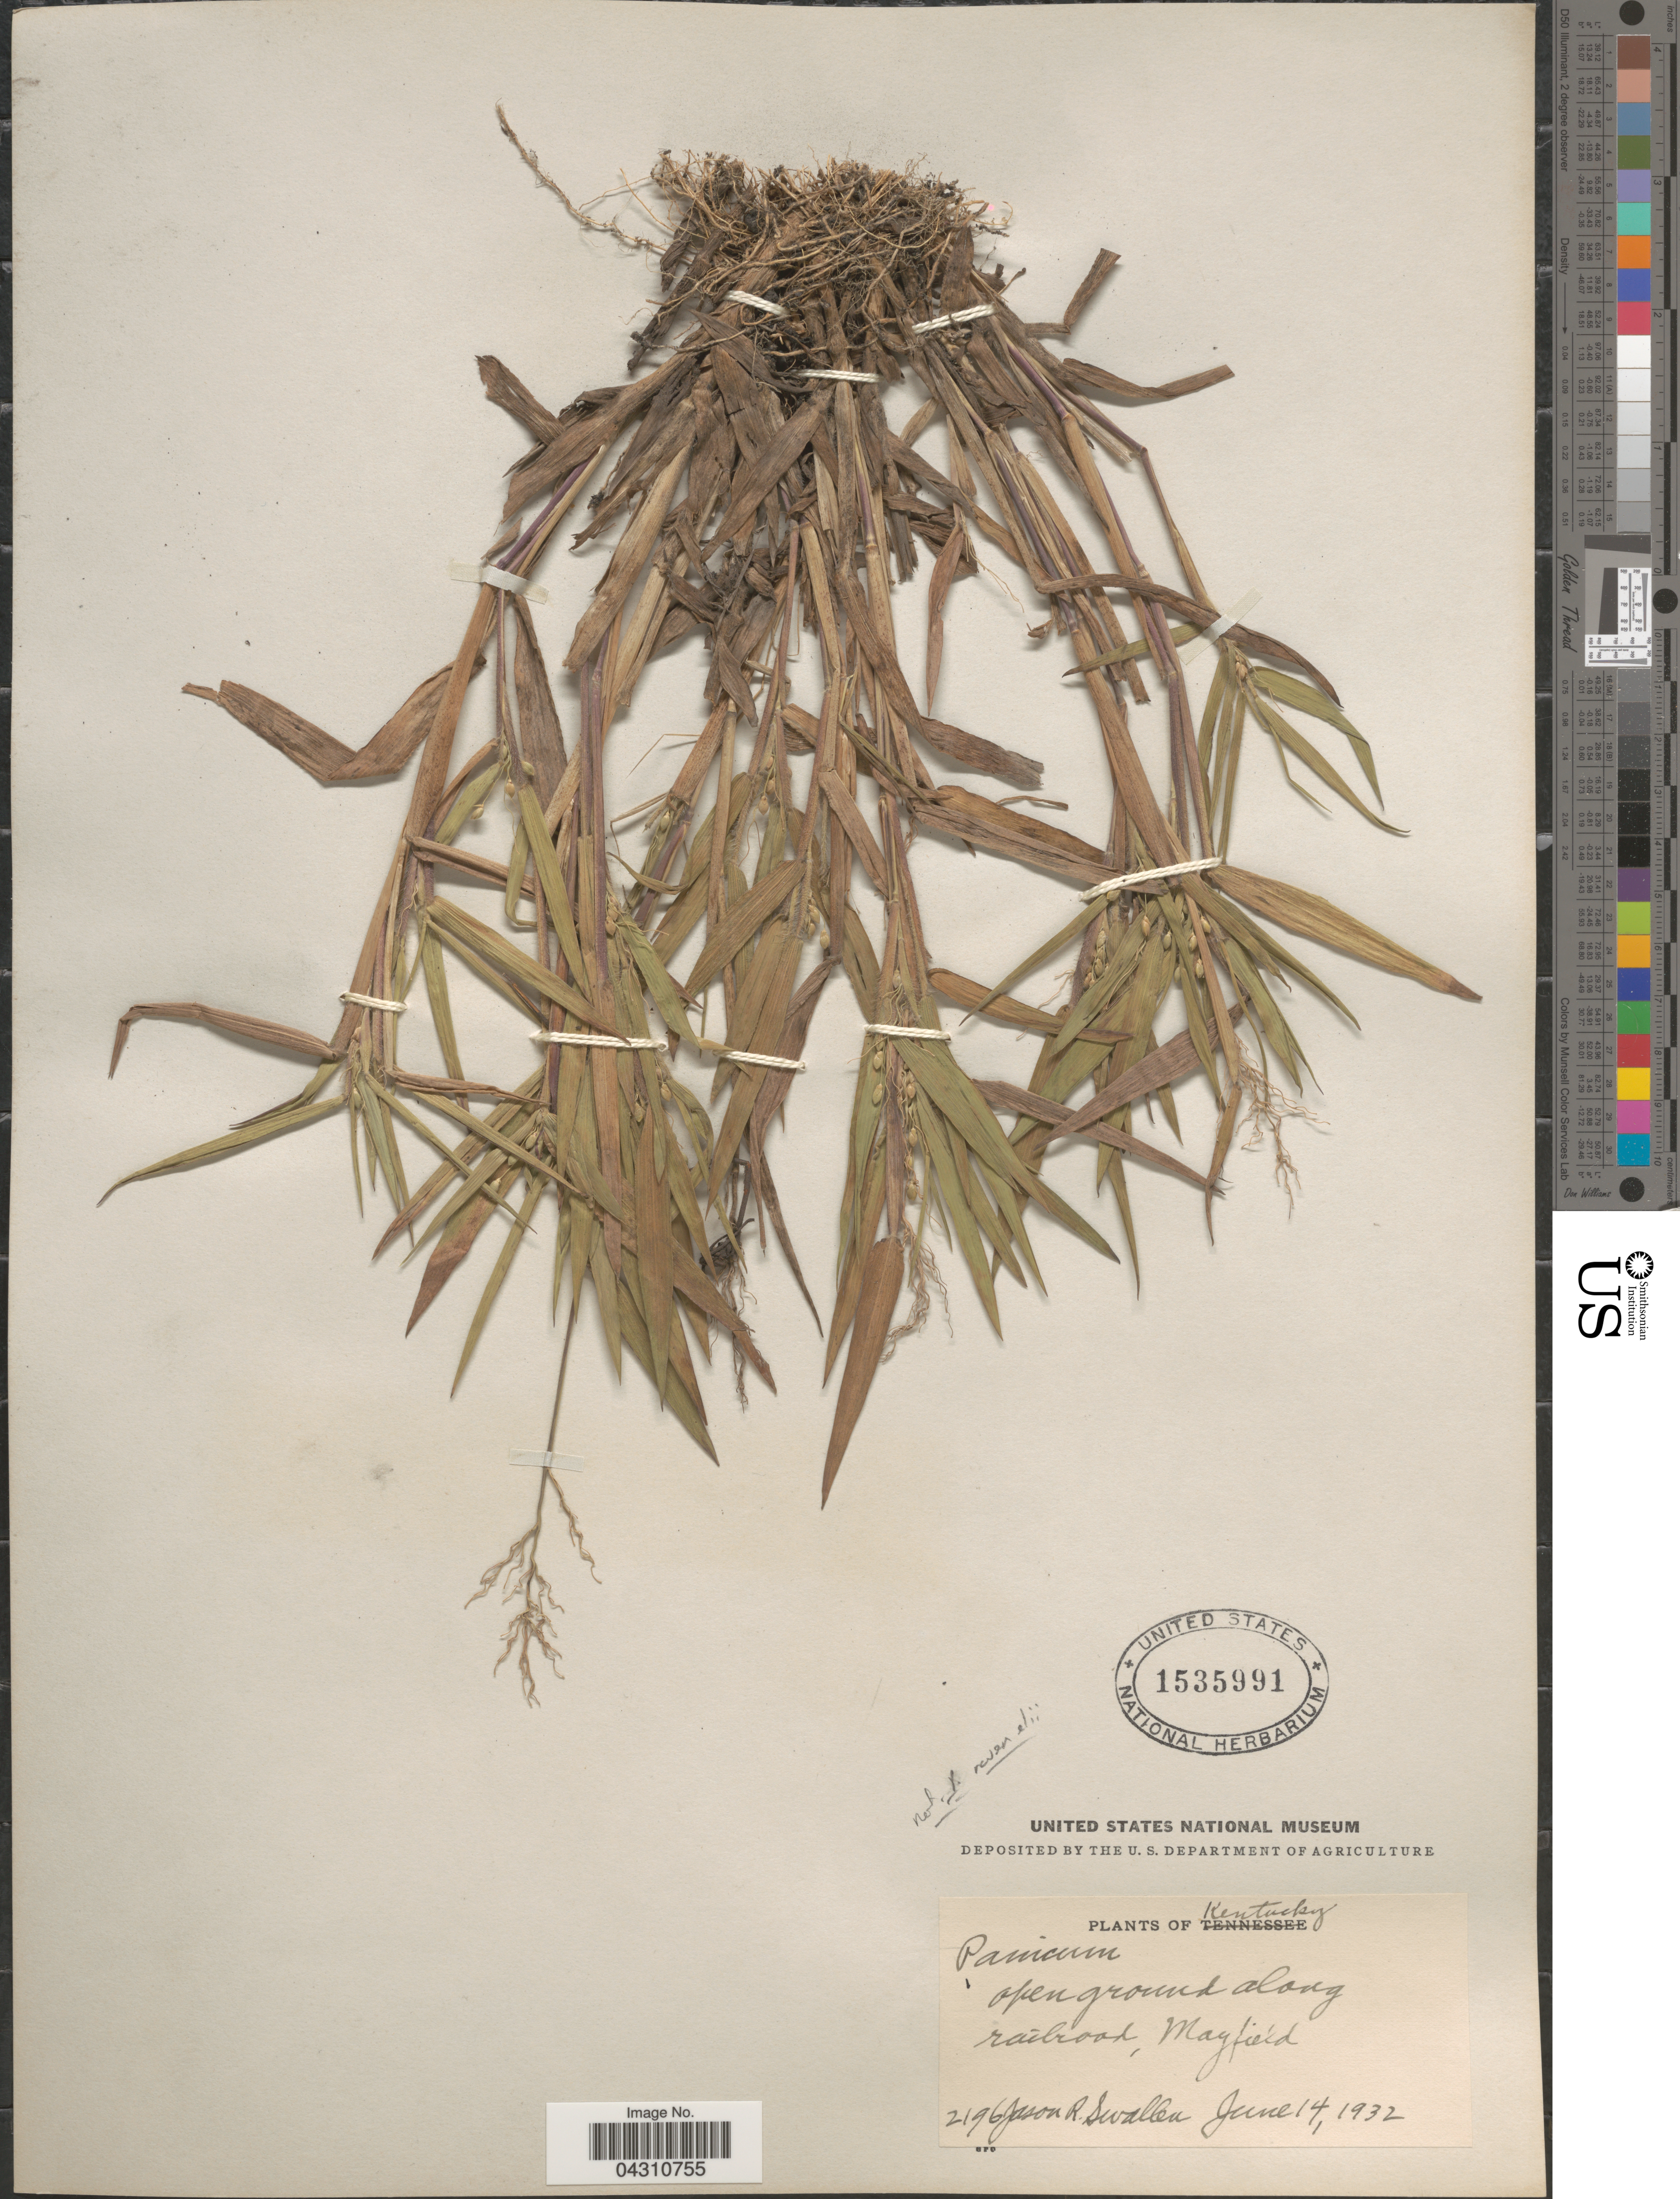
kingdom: Plantae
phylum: Tracheophyta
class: Liliopsida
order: Poales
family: Poaceae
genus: Dichanthelium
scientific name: Dichanthelium ravenelii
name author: (Scribn. & Merr.) Gould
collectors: J. R. Swallen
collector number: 2196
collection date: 1932-06-14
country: United States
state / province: Kentucky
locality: Open ground along railroad, Mayfield.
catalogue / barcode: US 1535991